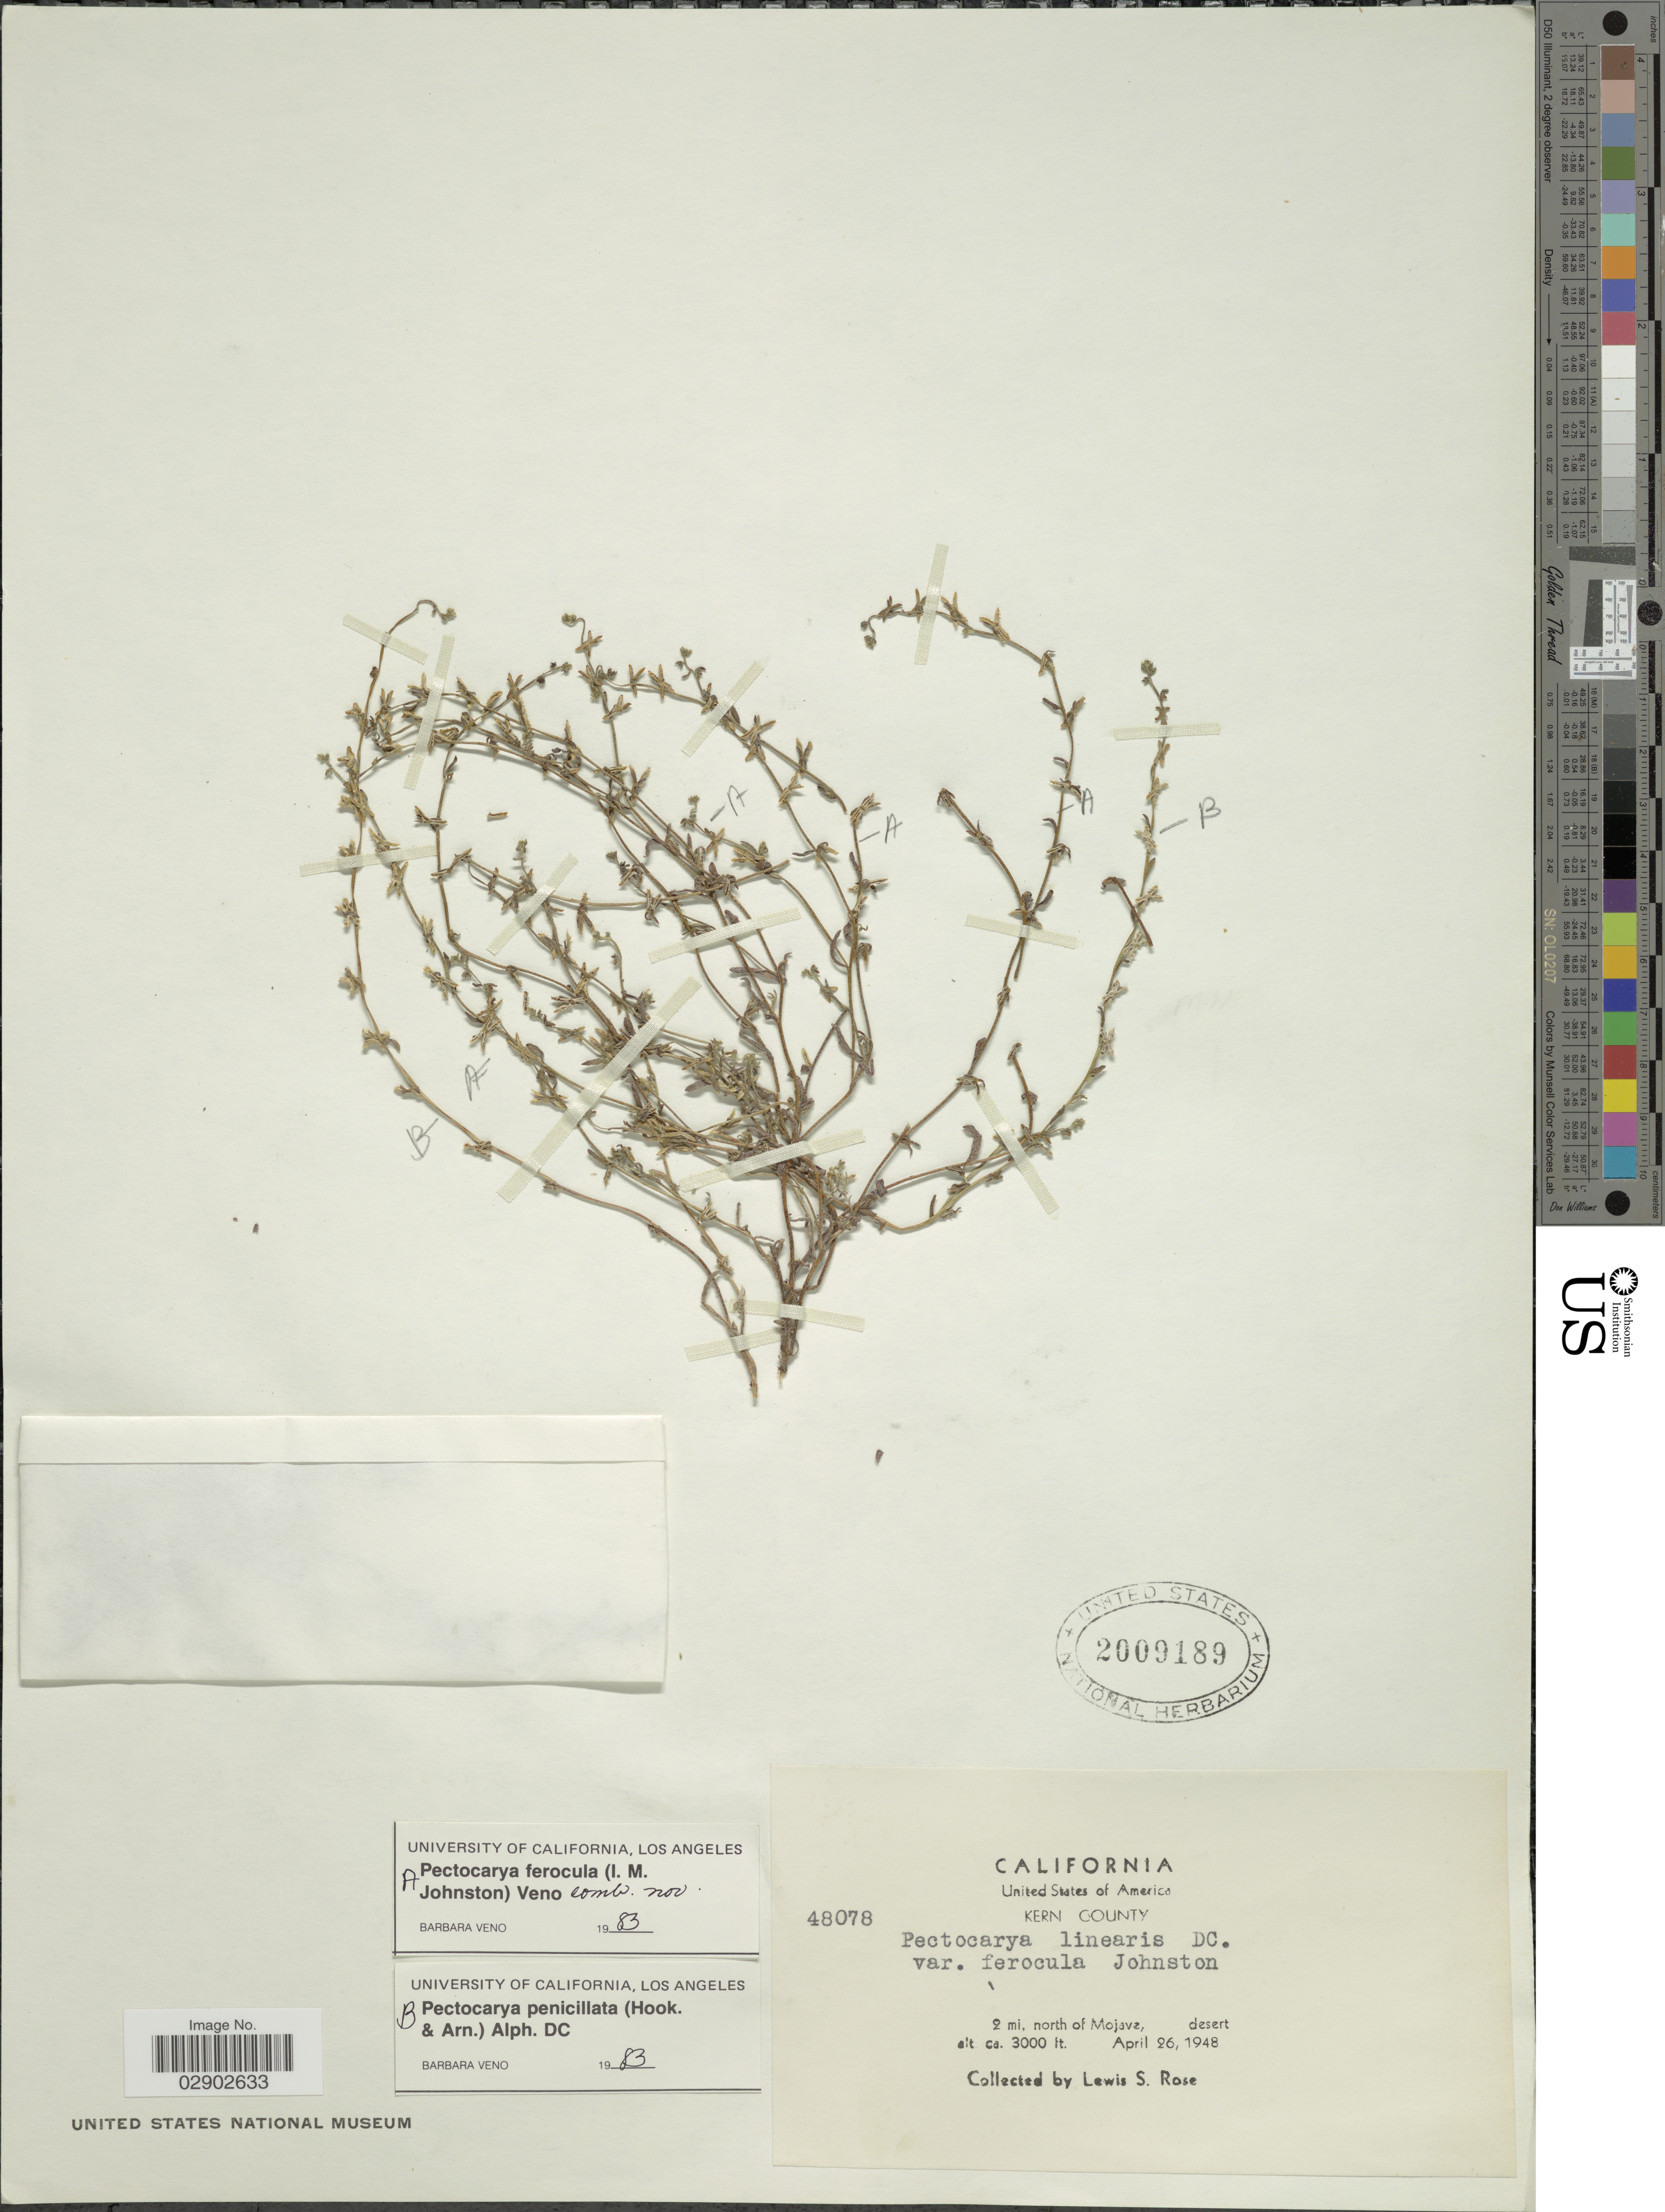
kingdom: Plantae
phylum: Tracheophyta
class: Magnoliopsida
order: Boraginales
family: Boraginaceae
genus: Pectocarya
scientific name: Pectocarya linearis subsp. ferocula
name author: (I.M. Johnst.) Thorne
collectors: L. S. Rose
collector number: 48078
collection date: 1948-04-26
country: United States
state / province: California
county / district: Kern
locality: Kern County, 2 mi. north of Mojave, desert.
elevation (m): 914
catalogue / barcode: US 2009189